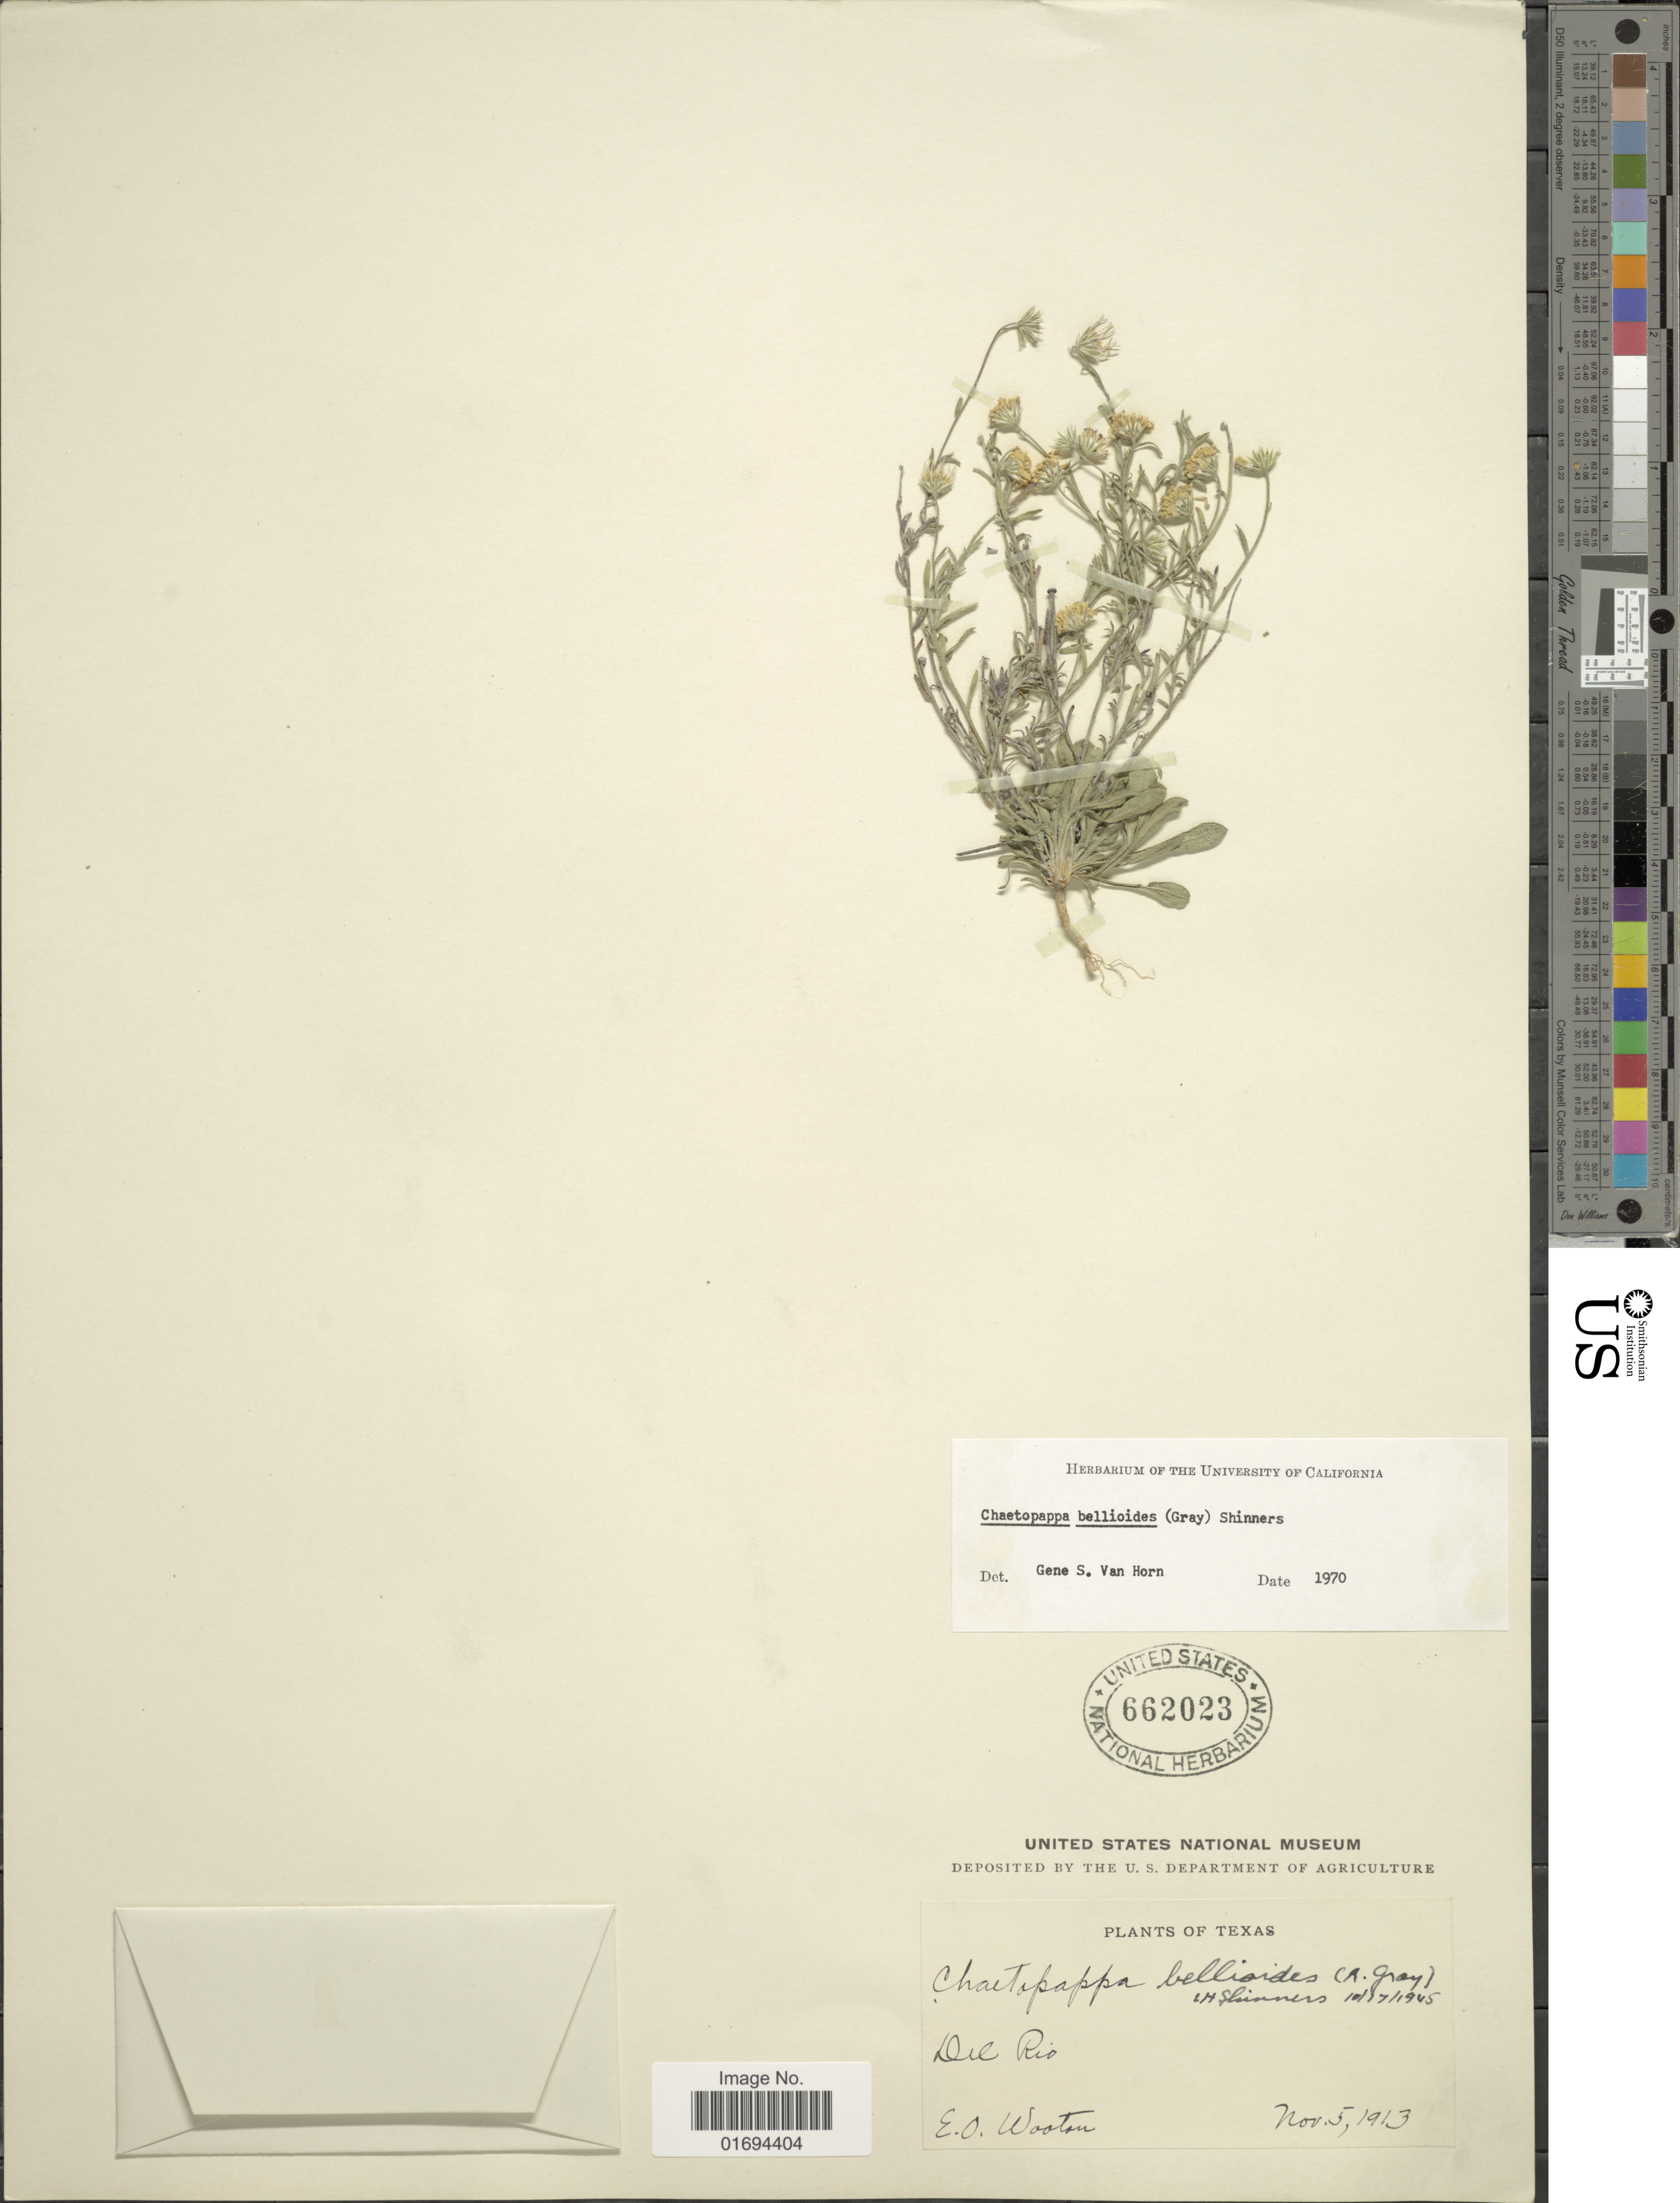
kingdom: Plantae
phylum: Tracheophyta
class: Magnoliopsida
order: Asterales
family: Asteraceae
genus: Chaetopappa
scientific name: Chaetopappa bellioides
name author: (A. Gray) Shinners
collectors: E. O. Wooton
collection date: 1913-11-05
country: United States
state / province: Texas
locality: Dil Rio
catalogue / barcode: US 662023